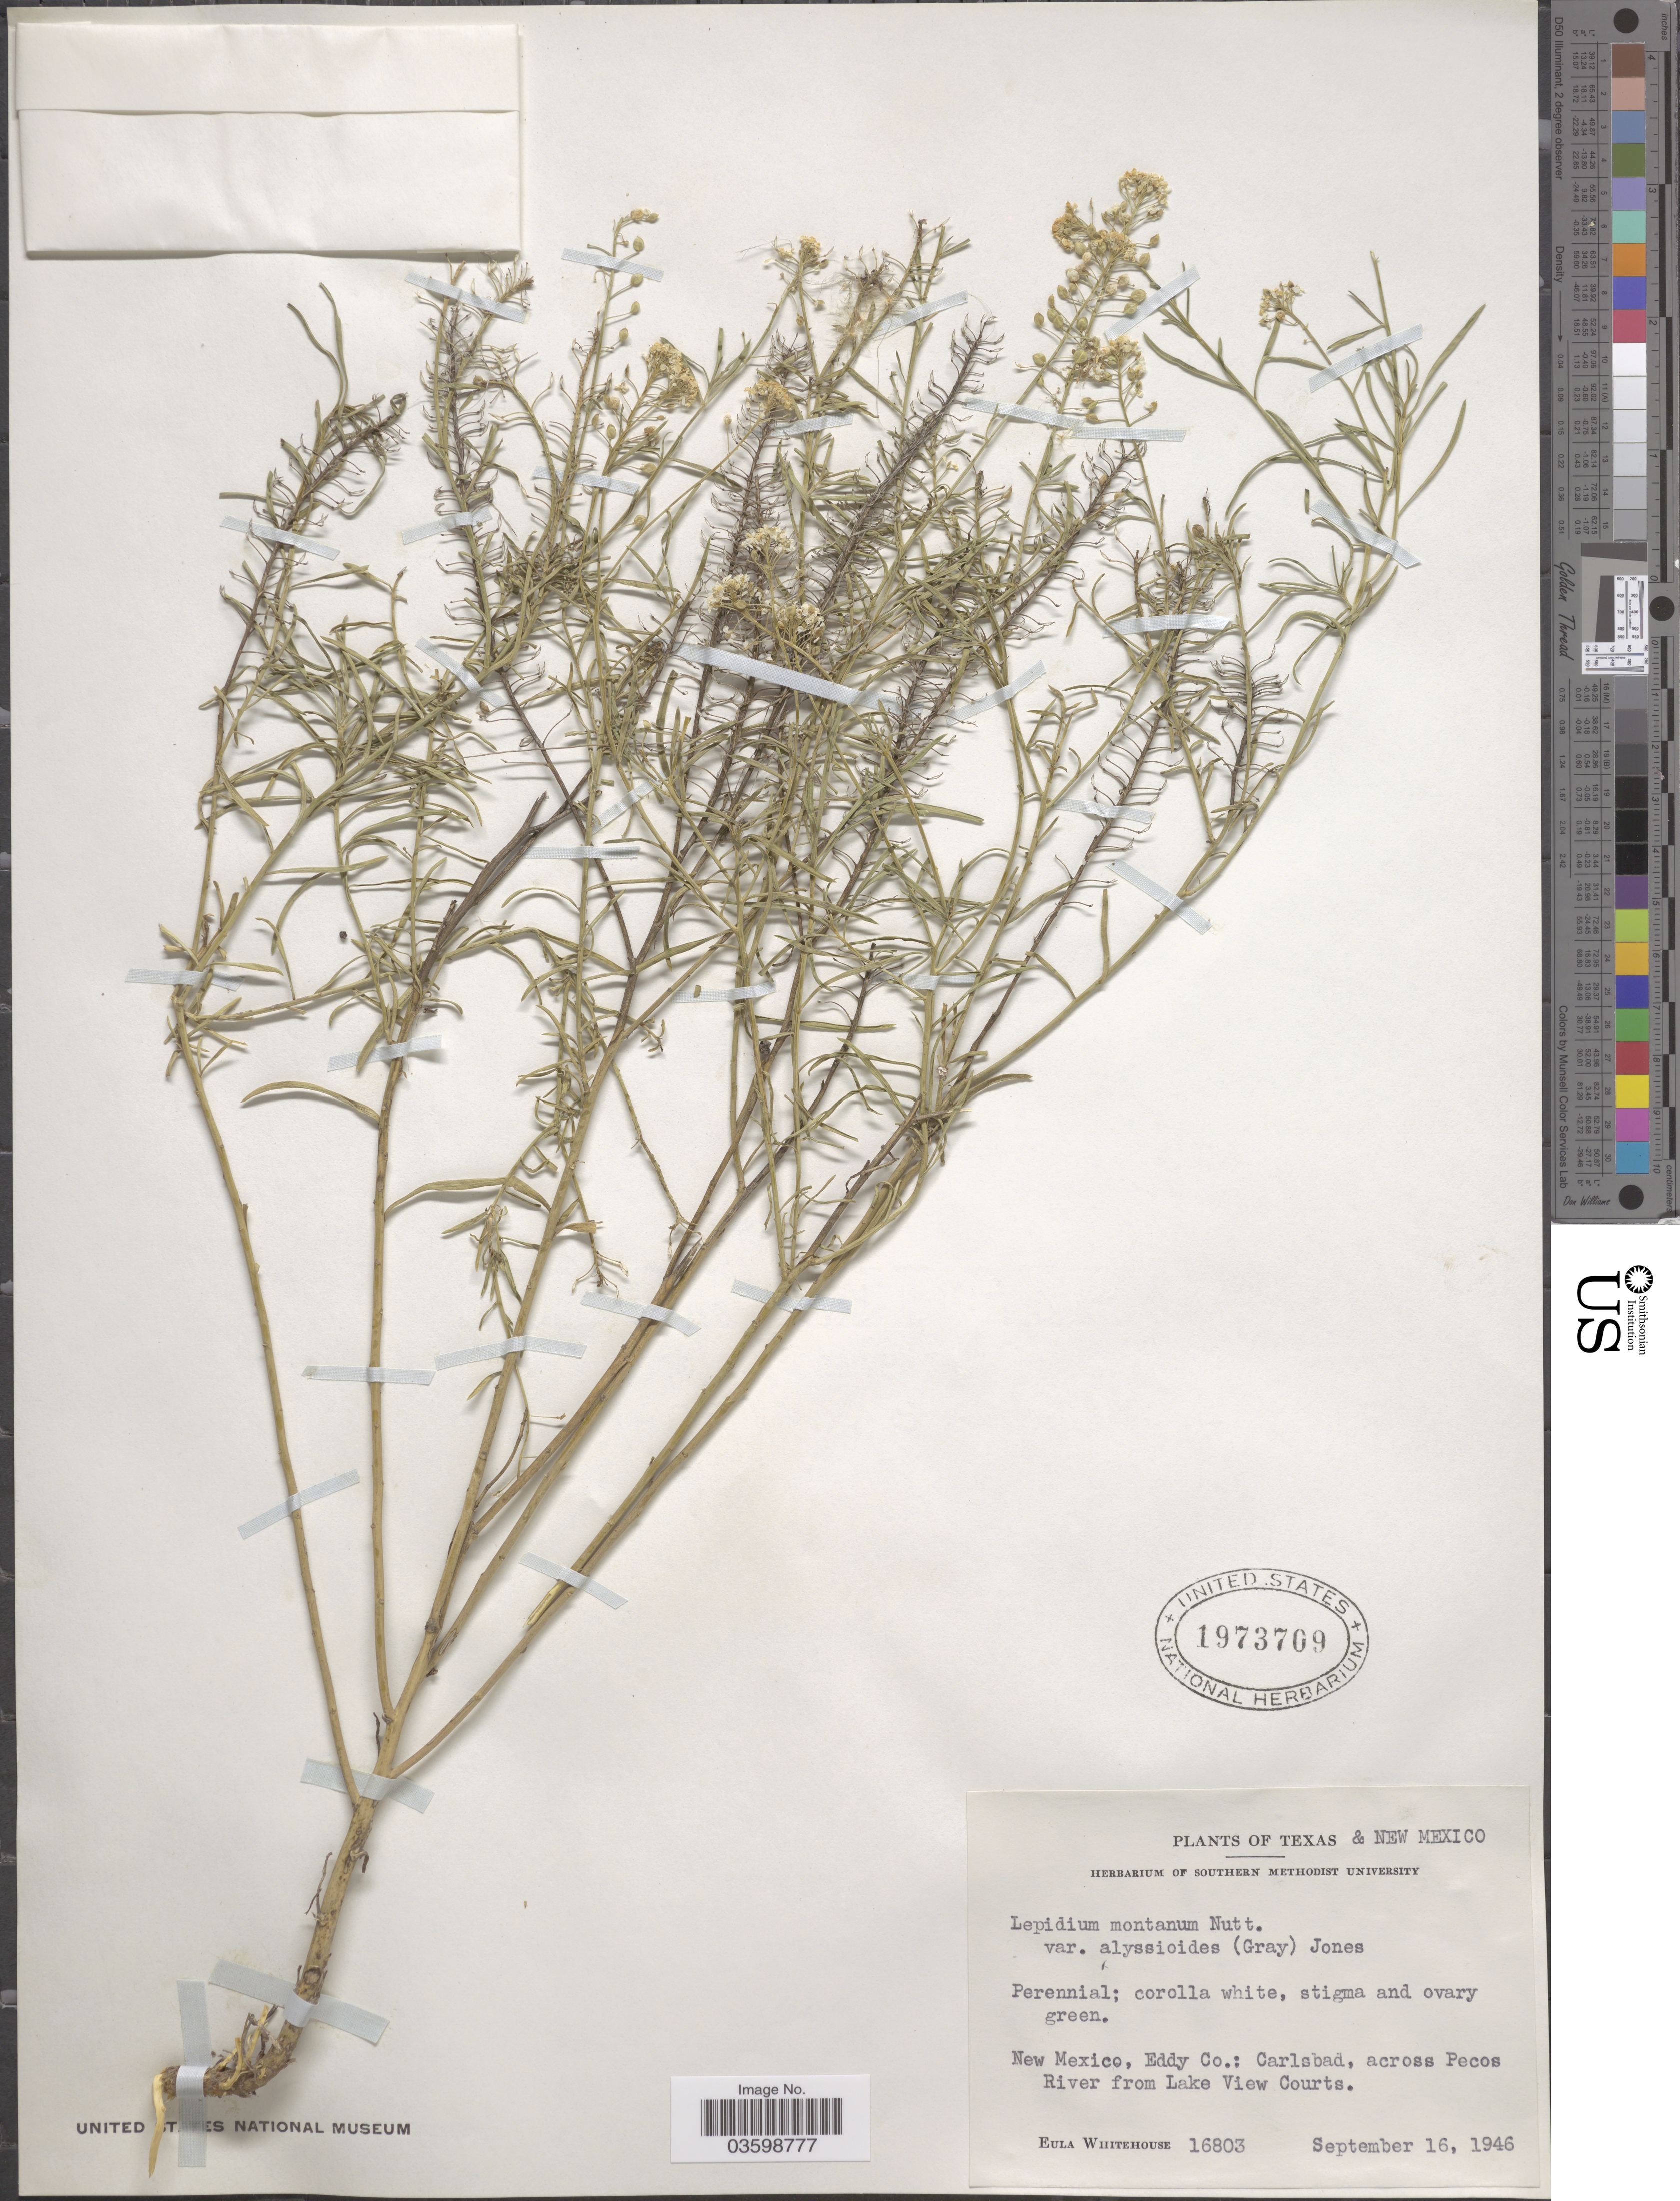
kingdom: Plantae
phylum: Tracheophyta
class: Magnoliopsida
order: Brassicales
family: Brassicaceae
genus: Lepidium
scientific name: Lepidium montanum var. alyssoides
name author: (A. Gray) M.E. Jones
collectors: E. Whitehouse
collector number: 16803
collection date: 1946-09-16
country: United States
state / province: New Mexico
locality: Eddy Co.: Carlsbad, across Pecos River from Lake View Courts.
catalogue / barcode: US 1973709